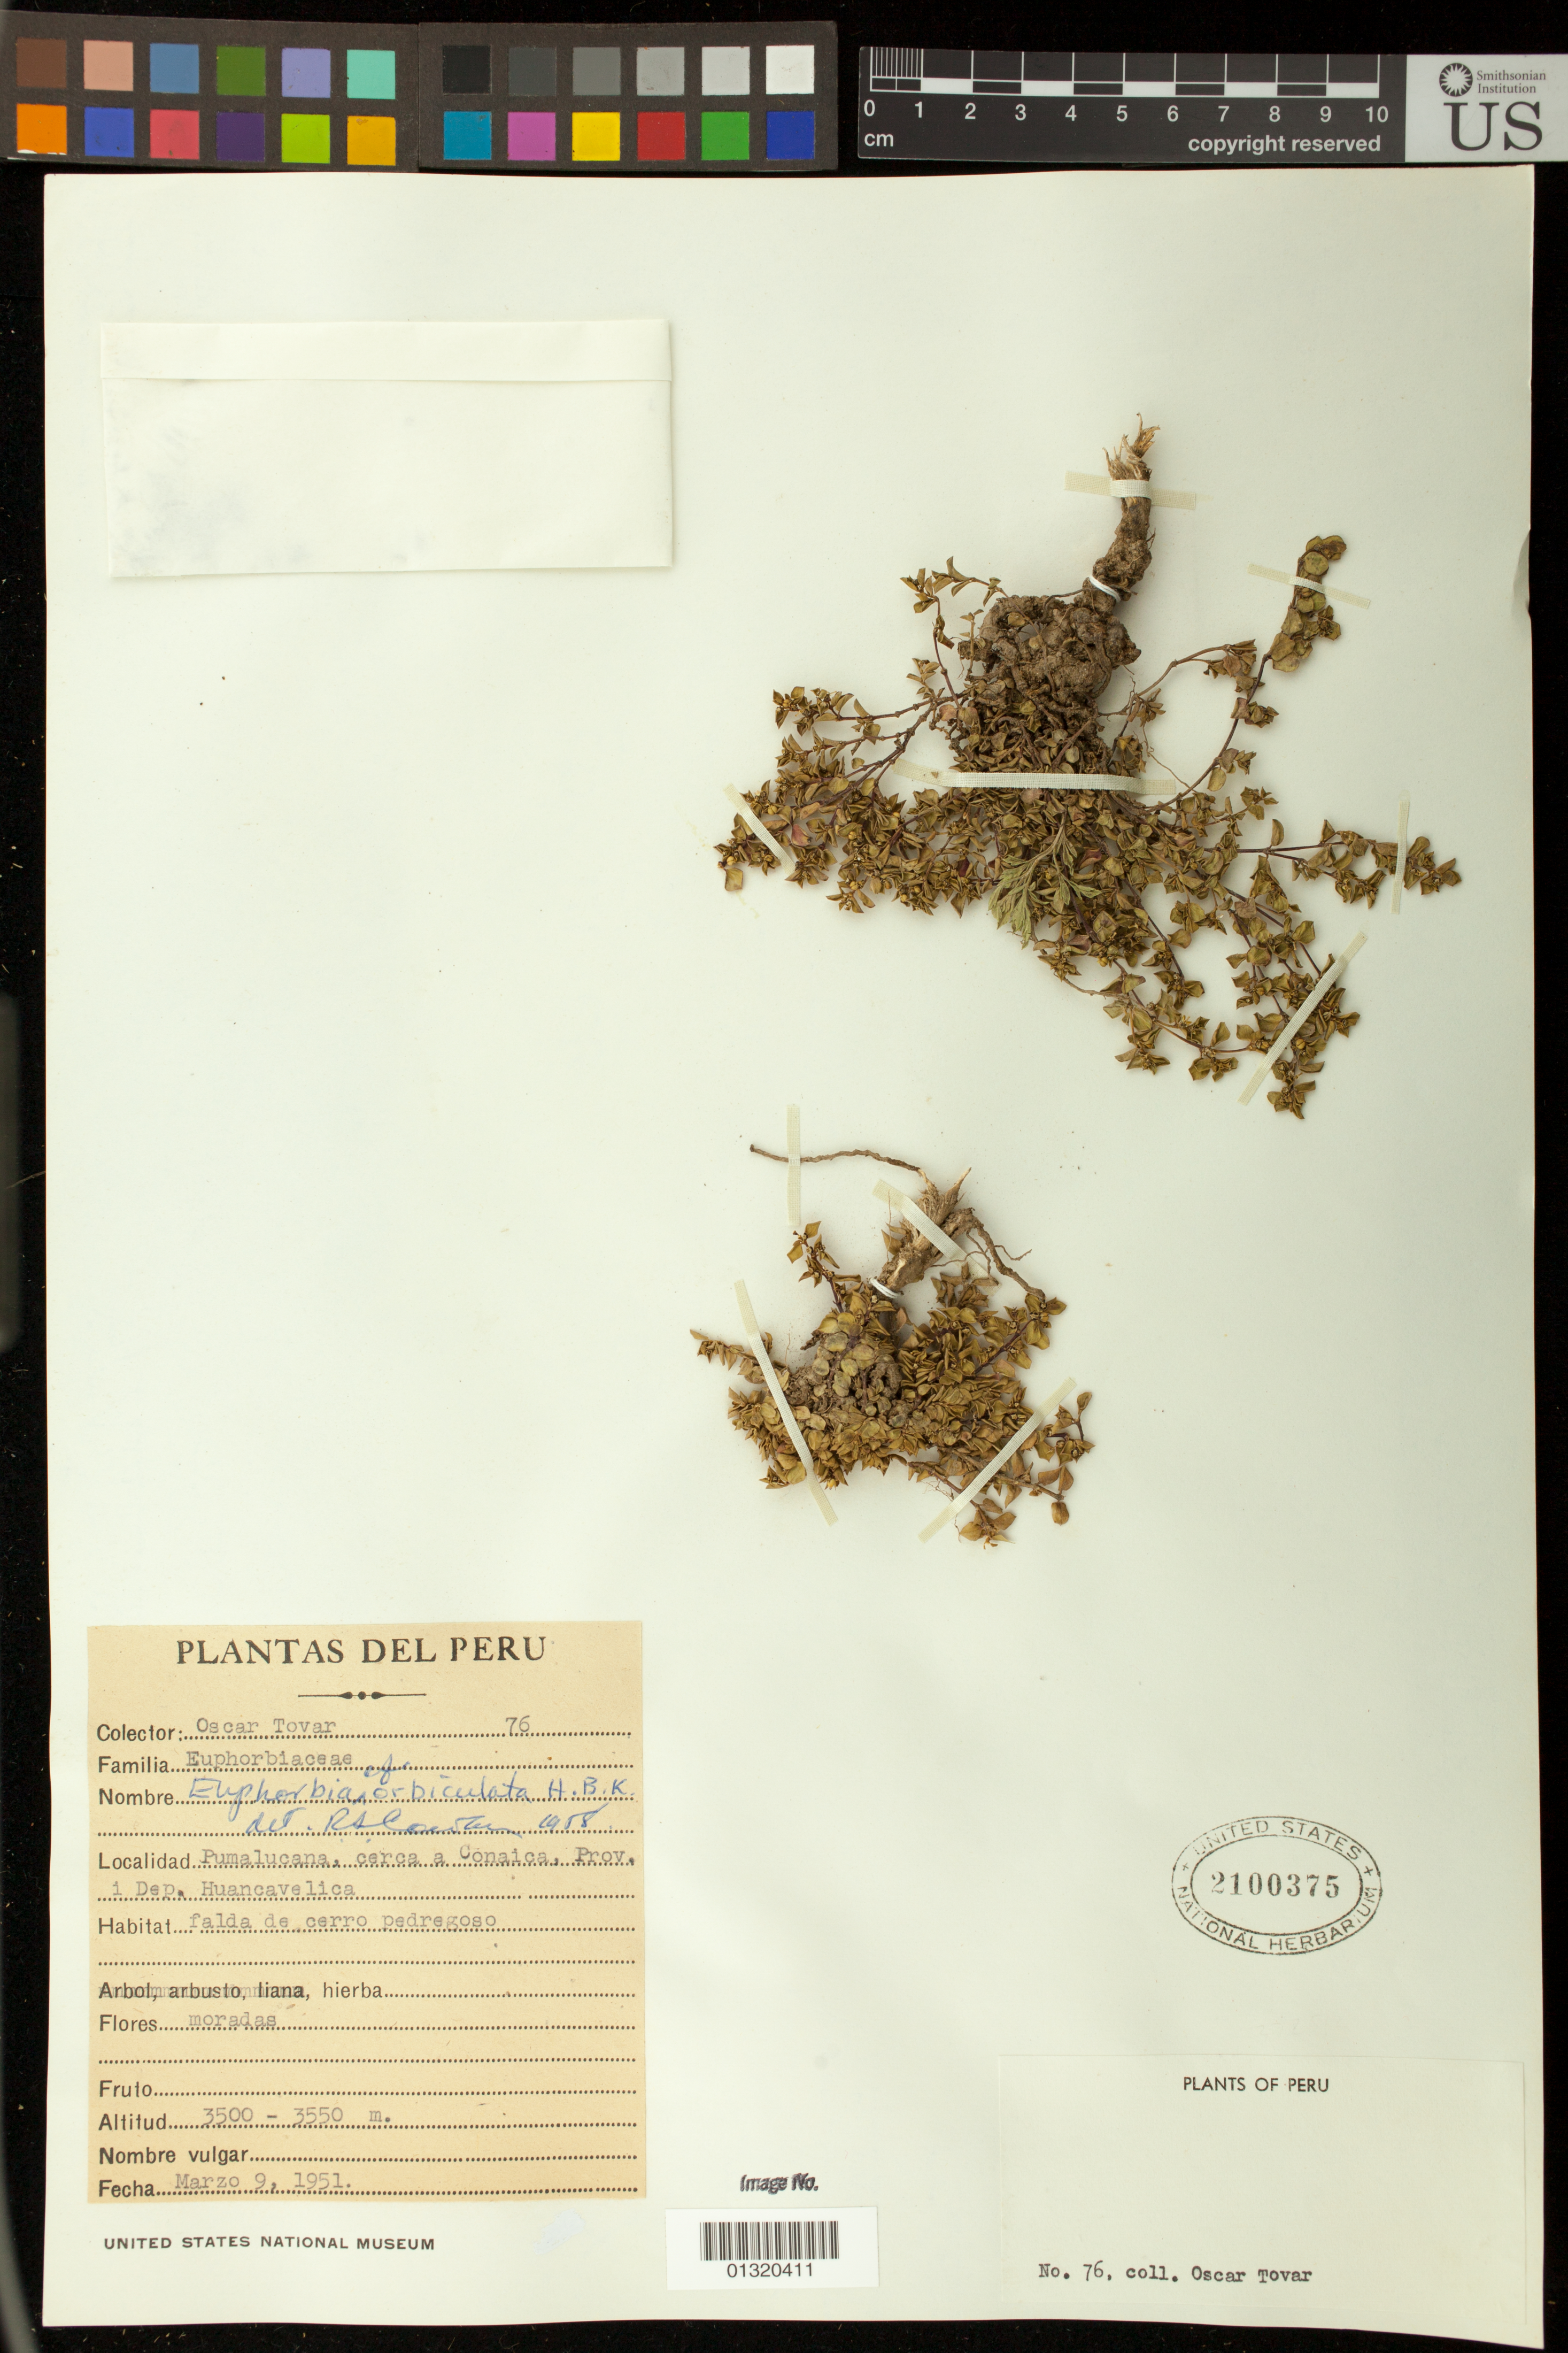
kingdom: Plantae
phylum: Tracheophyta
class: Magnoliopsida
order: Malpighiales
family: Euphorbiaceae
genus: Euphorbia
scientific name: Euphorbia orbiculata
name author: Kunth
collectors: Ó. Tovar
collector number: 76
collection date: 1951-03-09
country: Peru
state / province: Huancavelica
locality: Pumalucana, cerca a Conaica,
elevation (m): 3500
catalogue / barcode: US 2100375